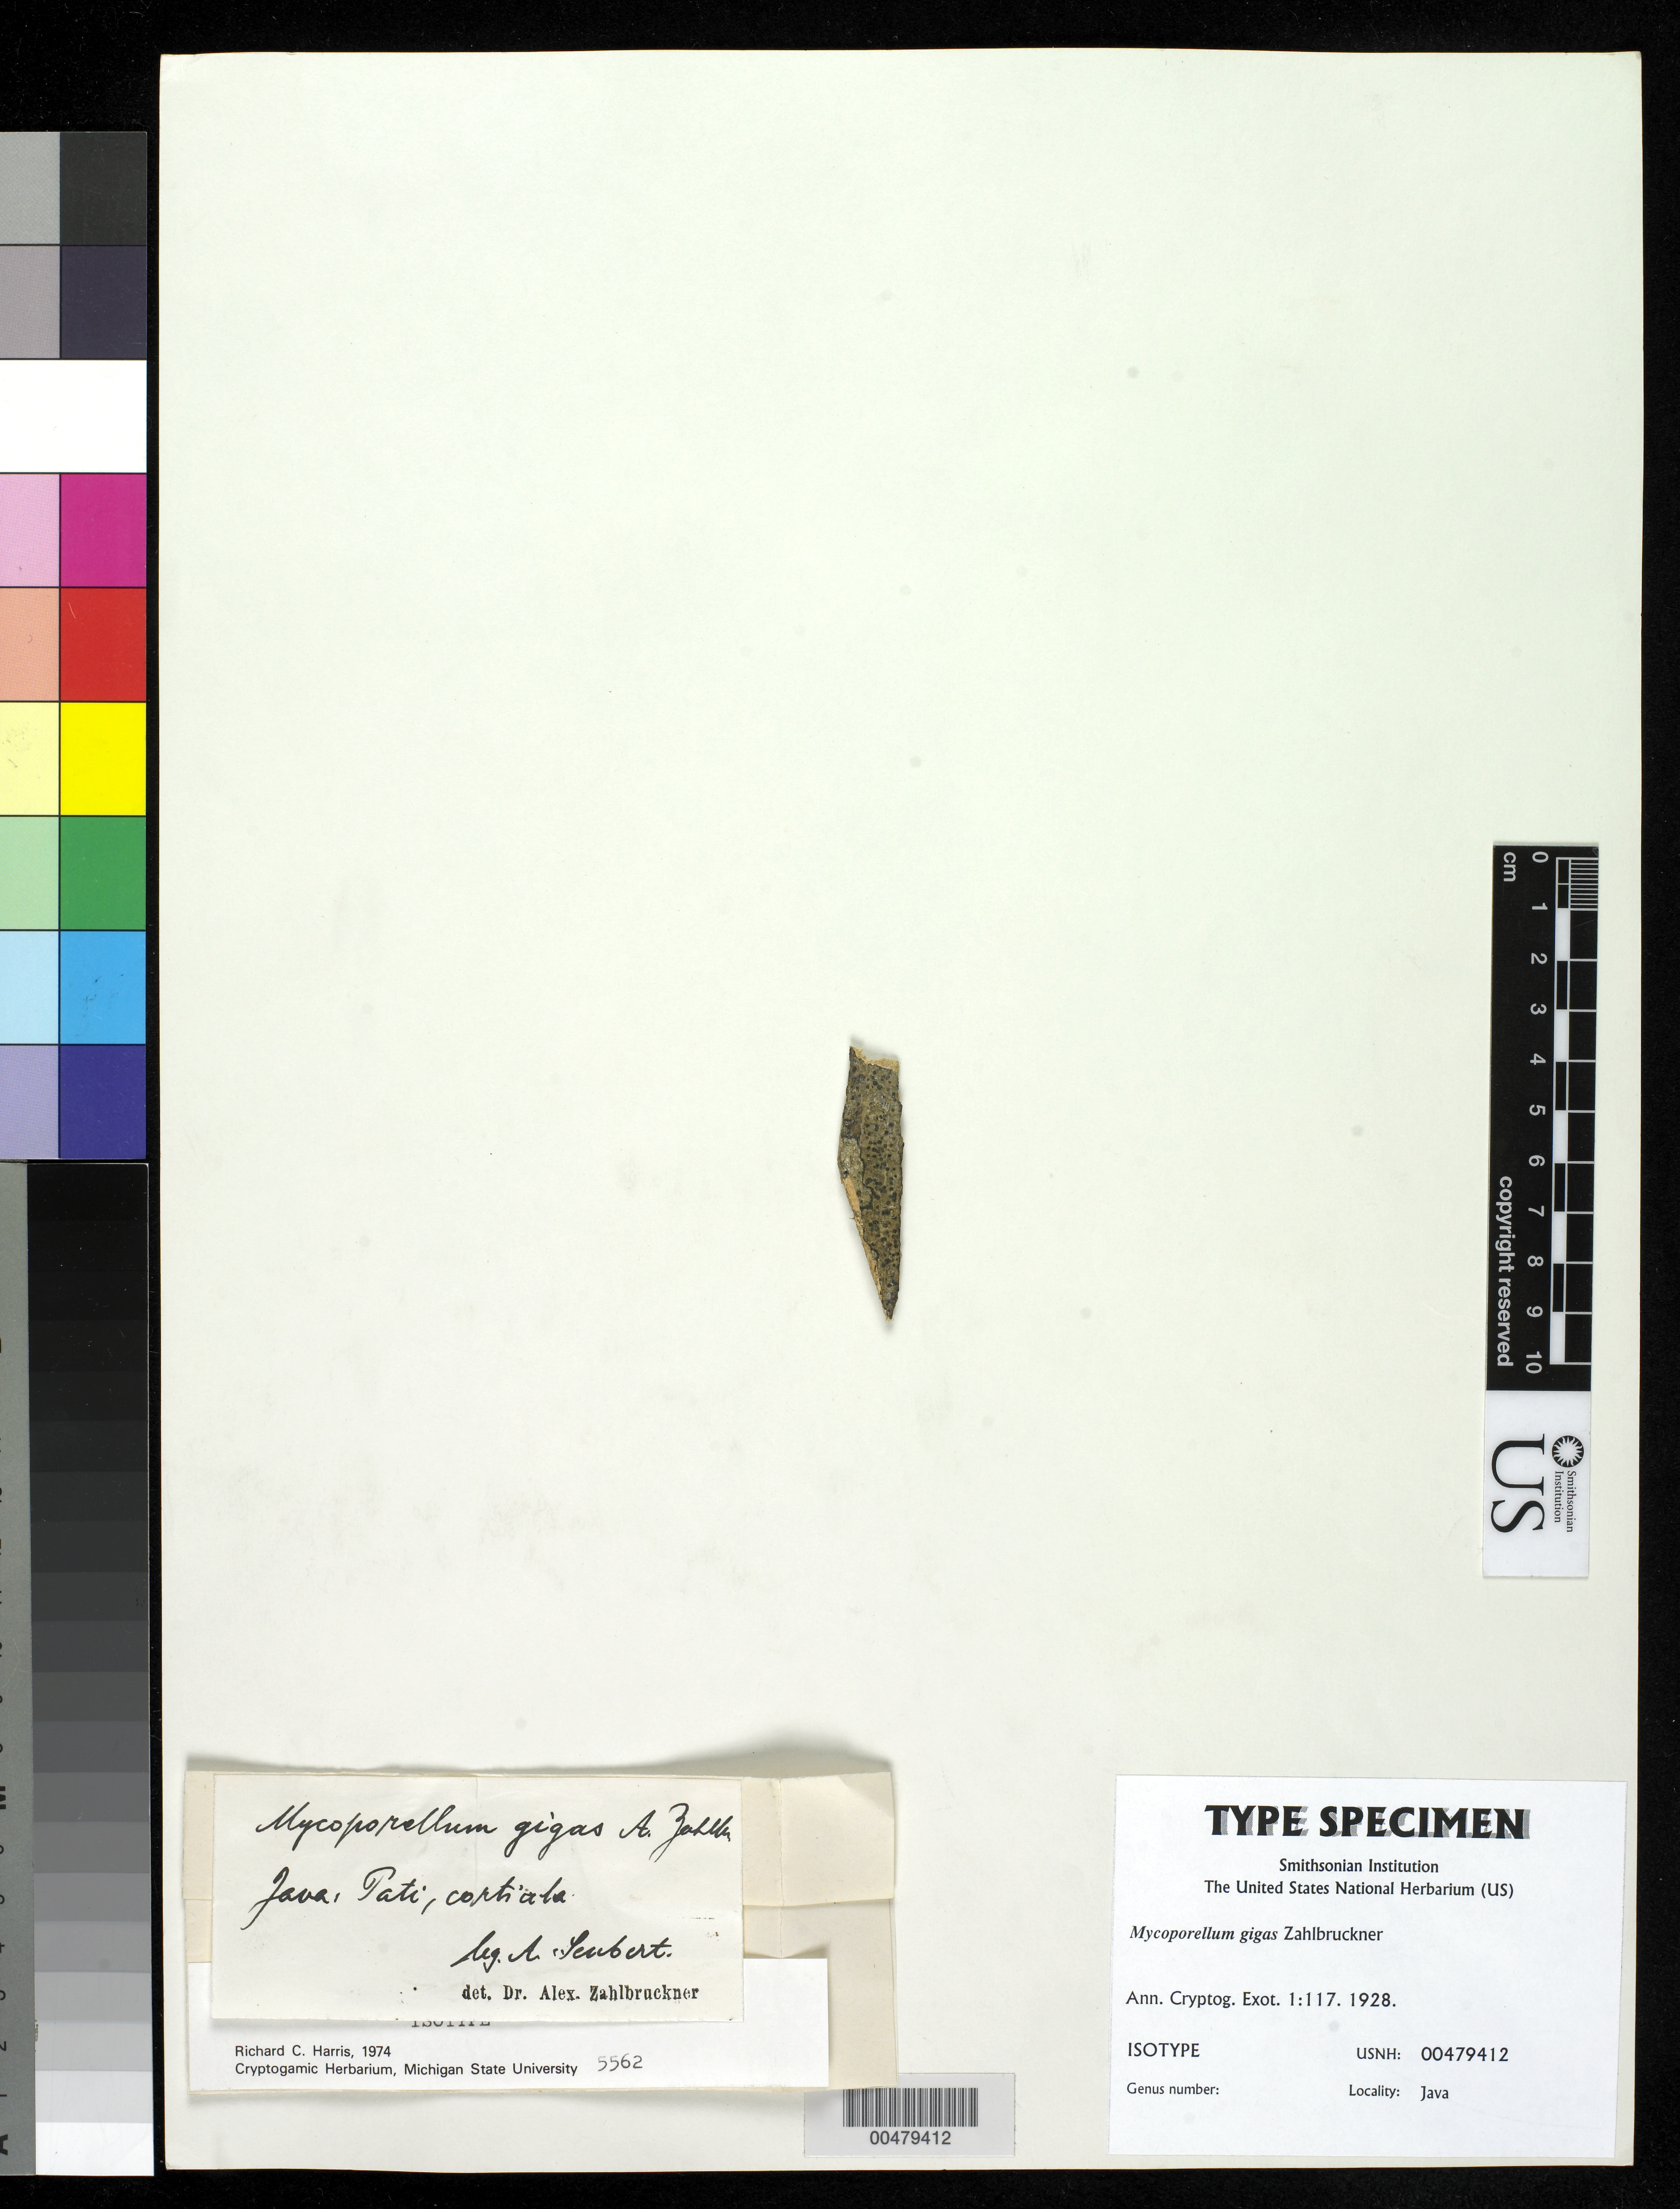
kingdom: Fungi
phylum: Ascomycota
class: Dothideomycetes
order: Pleosporales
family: Mycoporaceae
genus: Mycoporellum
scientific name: Mycoporellum gigas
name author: Zahlbr.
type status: Isotype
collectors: A. Seubert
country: Indonesia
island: Java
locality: Pati.